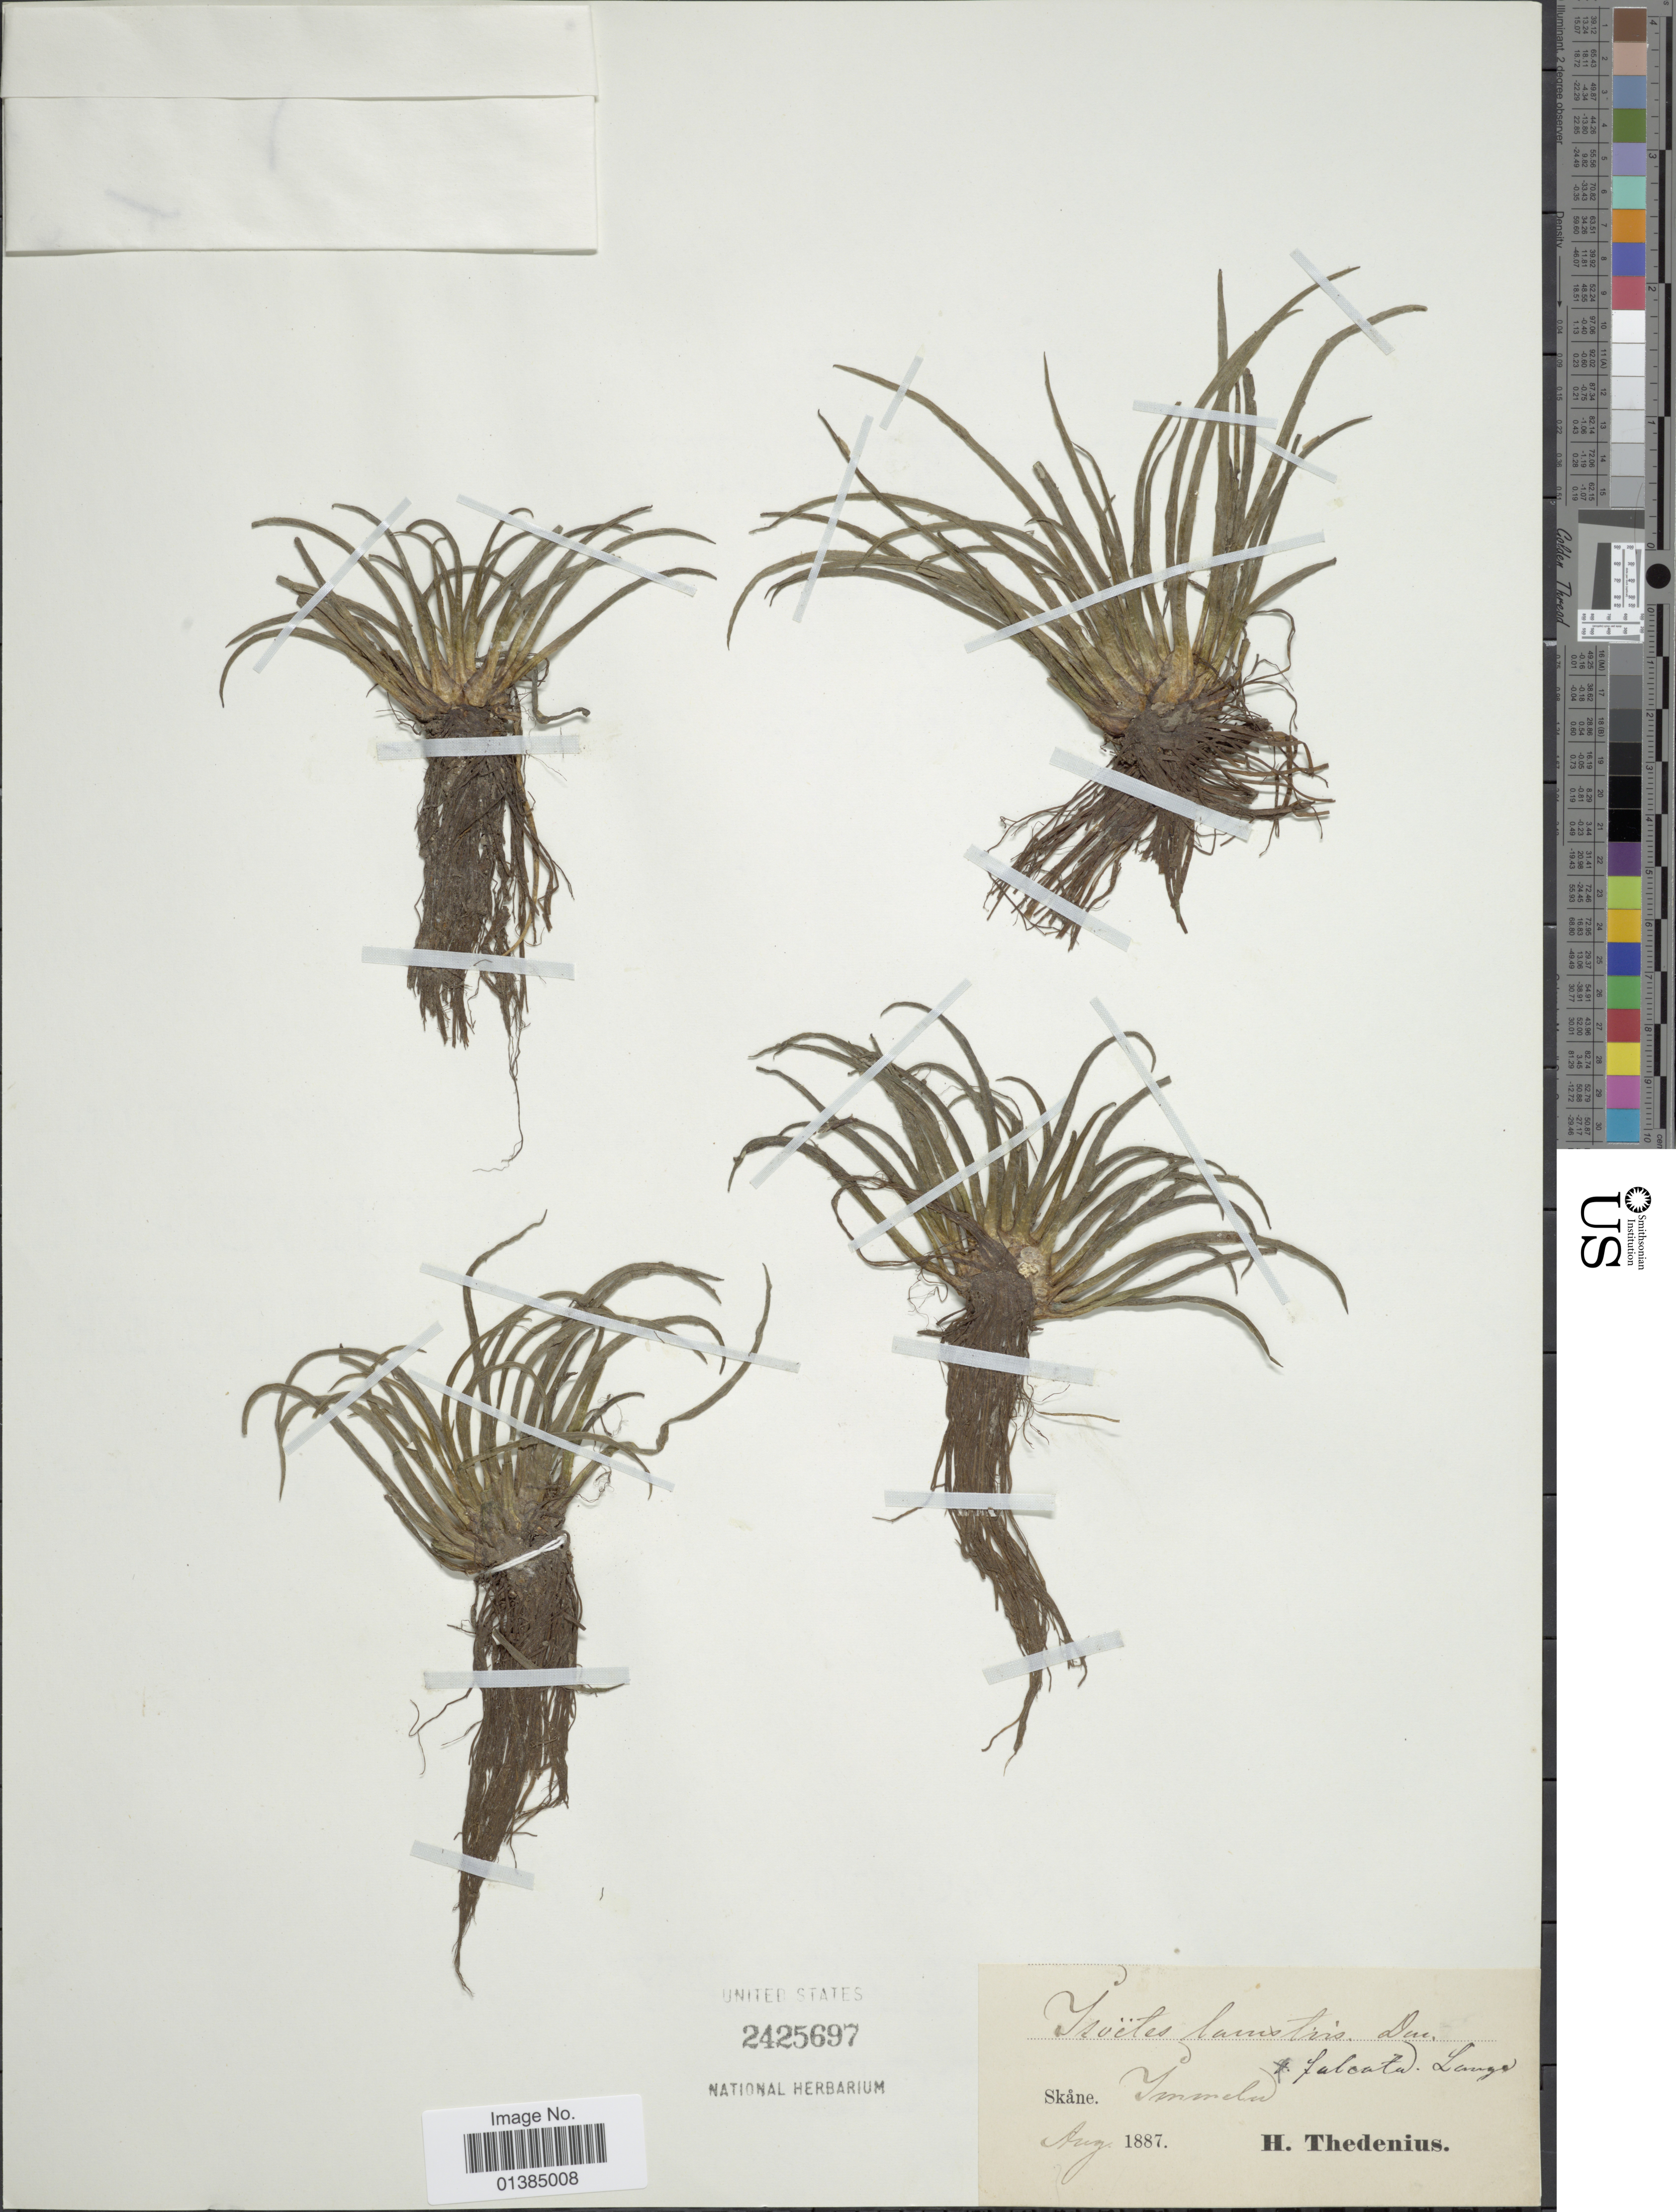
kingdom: Plantae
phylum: Tracheophyta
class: Lycopodiopsida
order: Isoetales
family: Isoetaceae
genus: Isoetes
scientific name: Isoetes lacustris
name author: L.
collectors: H. Thedenius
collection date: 1887-08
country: Sweden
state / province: Skåne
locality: Immeln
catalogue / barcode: US 2425697